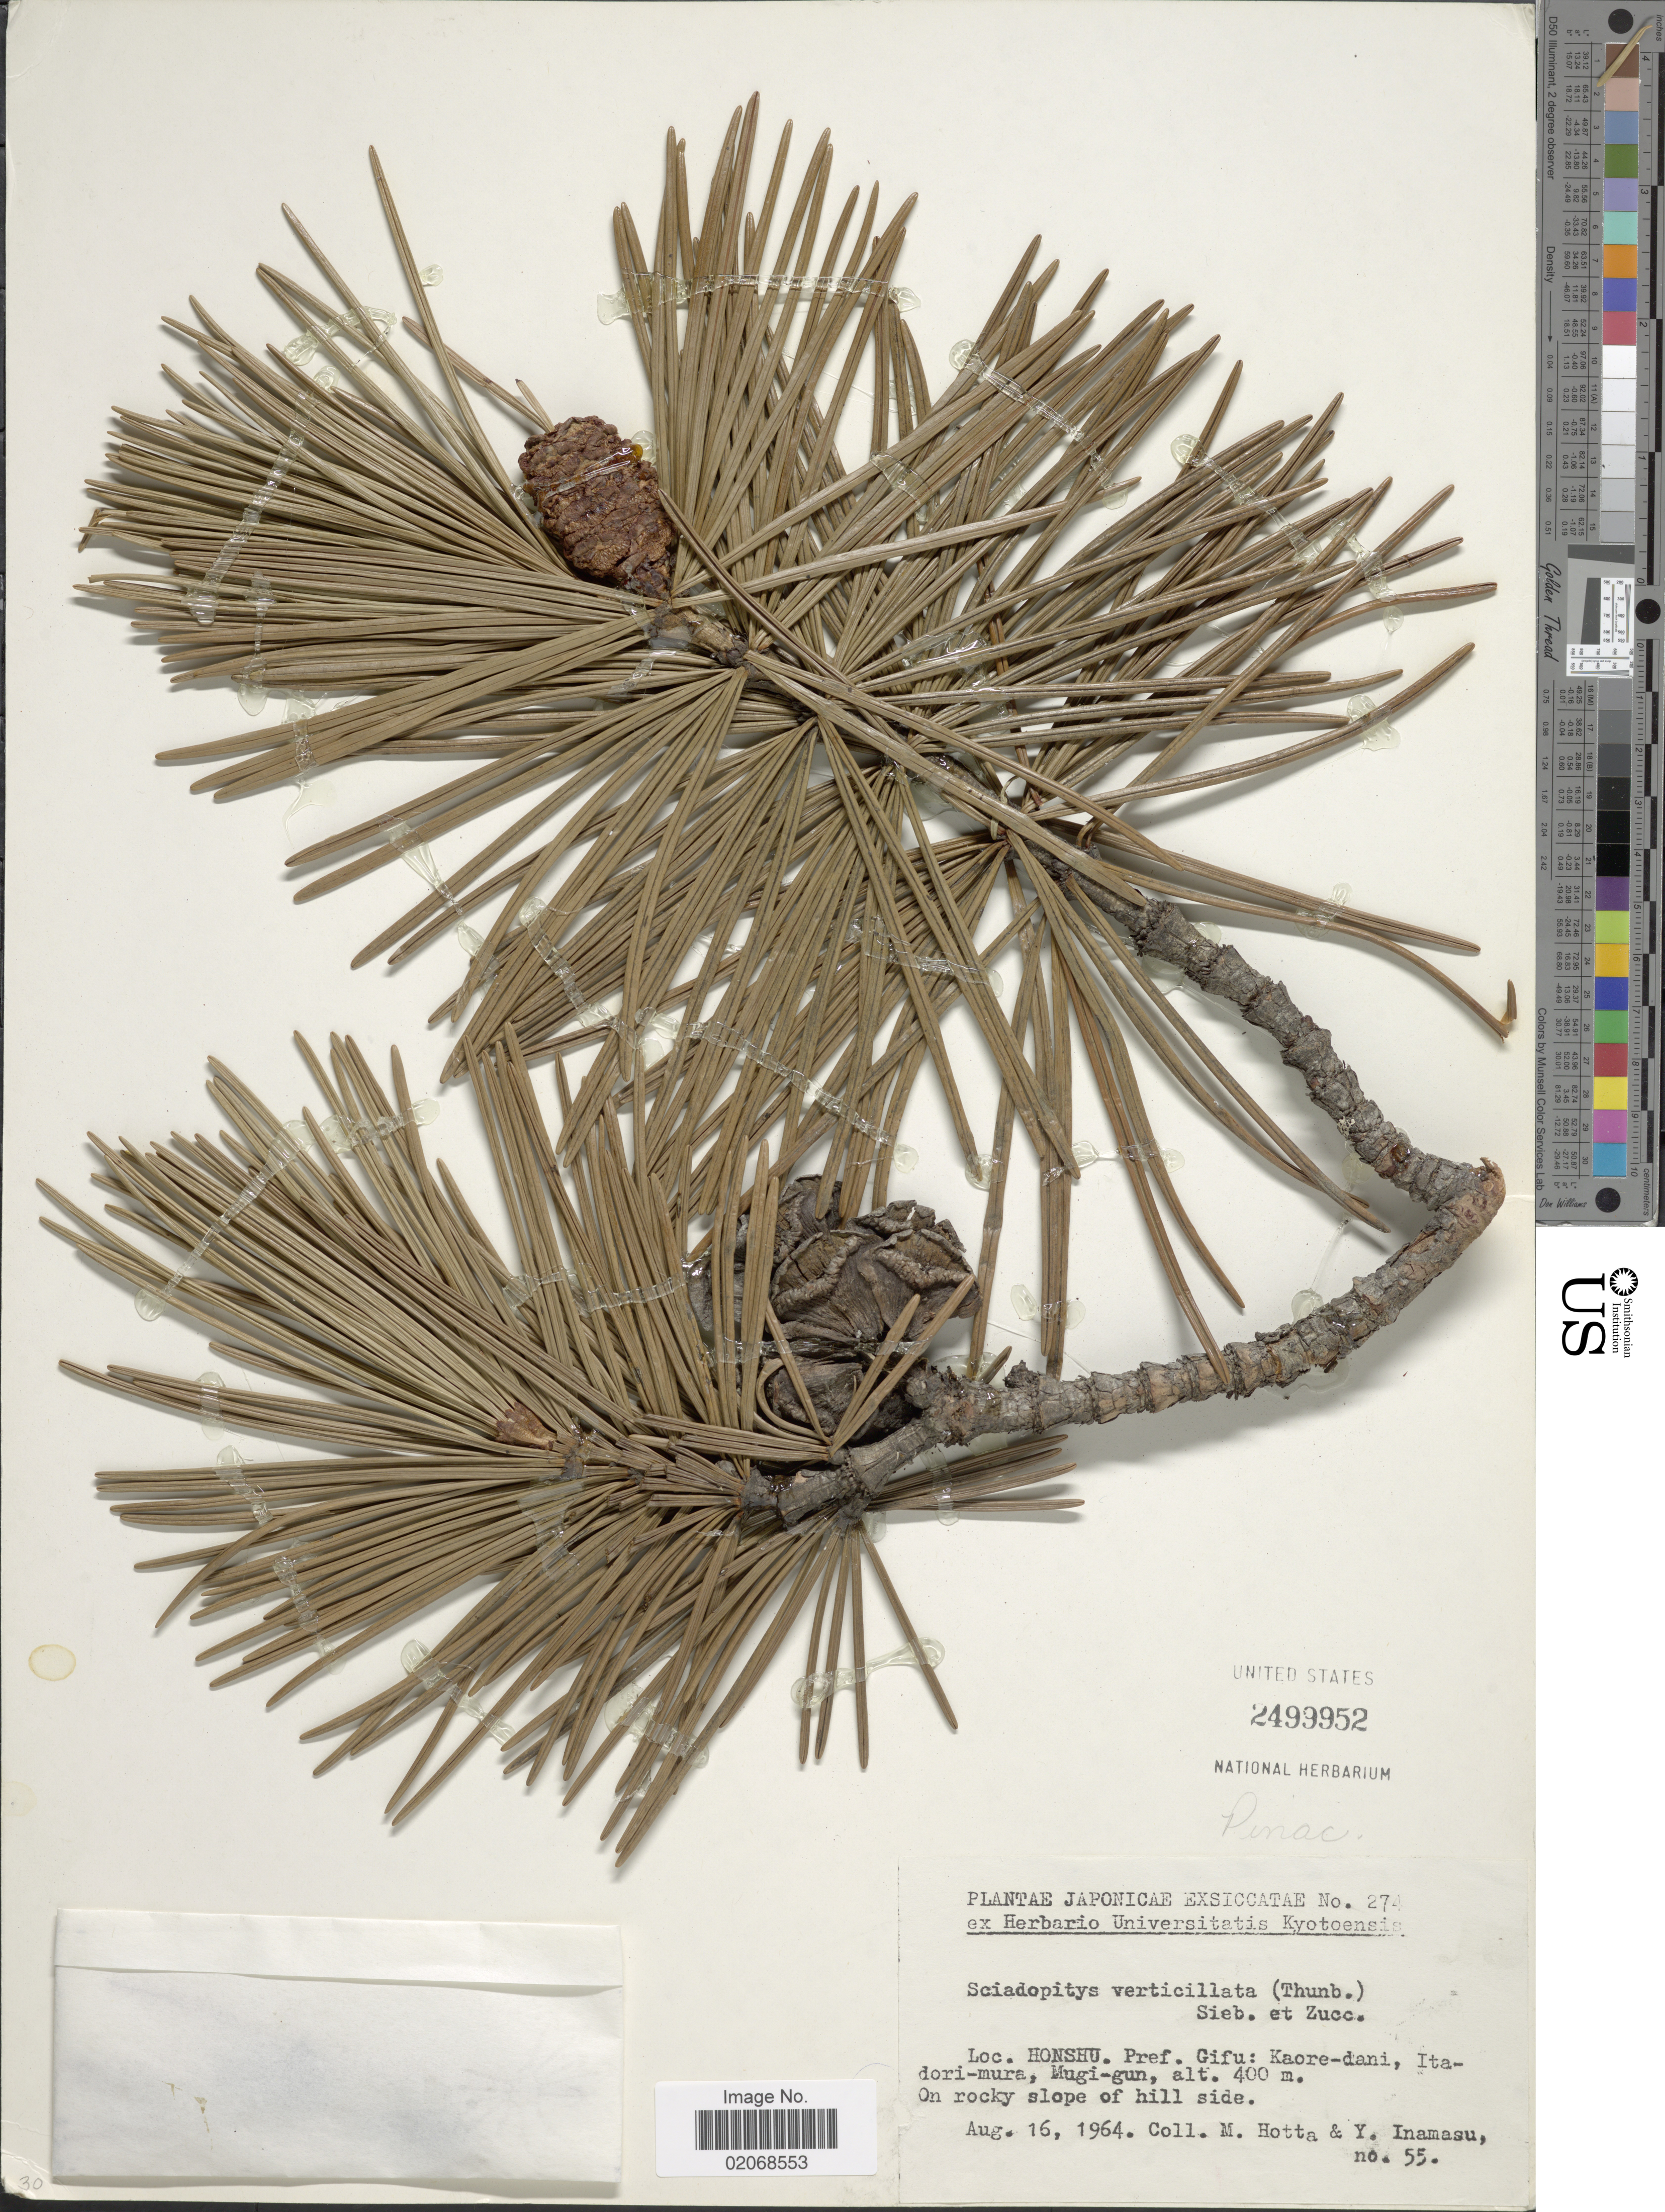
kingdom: Plantae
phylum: Tracheophyta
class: Pinopsida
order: Pinales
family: Sciadopityaceae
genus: Sciadopitys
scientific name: Sciadopitys verticillata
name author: Siebold & Zucc.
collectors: M. Hotta & Y. Inamasu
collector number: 55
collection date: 1964-08-16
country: Japan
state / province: Gihu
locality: Honshu, Pref. Gifu: Kaore-dani, Itadori-mura, Mugi-gun, on rocky slope of hill side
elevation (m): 400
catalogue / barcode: US 2499952